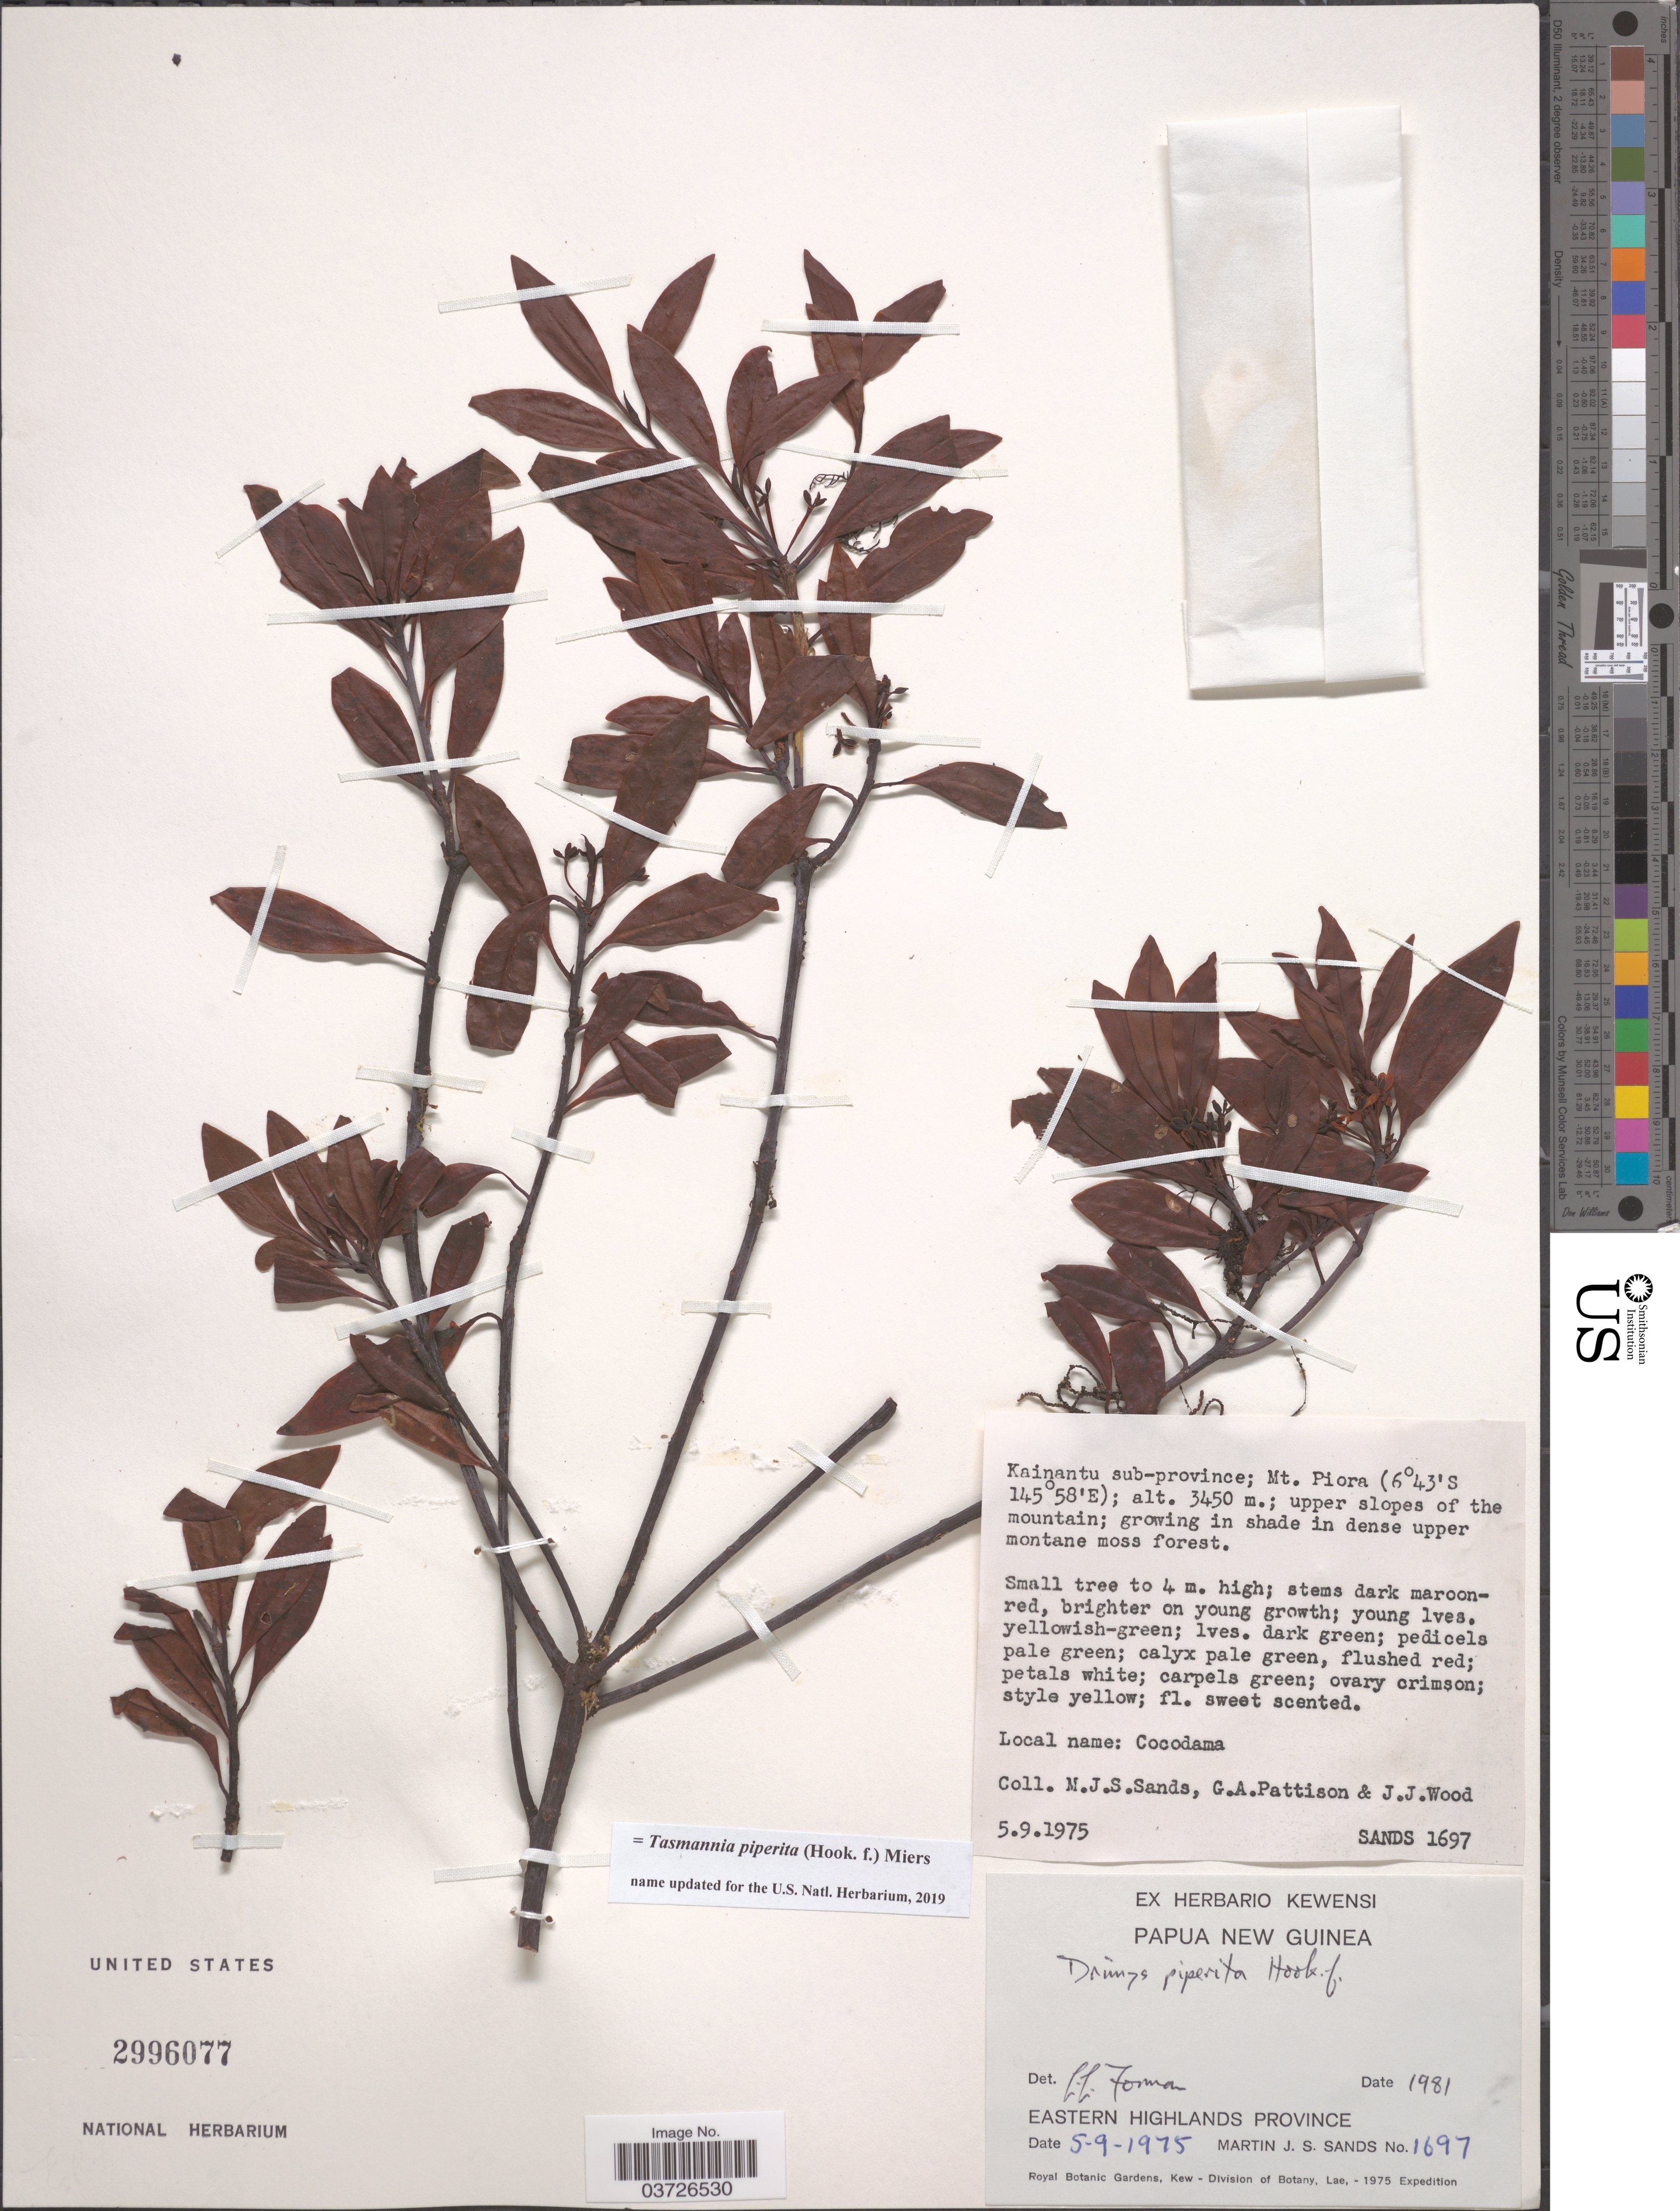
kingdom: Plantae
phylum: Tracheophyta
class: Magnoliopsida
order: Canellales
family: Winteraceae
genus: Tasmannia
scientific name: Tasmannia piperita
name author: (Hook. f.) Miers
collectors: M. Sands, G. Pattison & J. Wood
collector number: SANDS1697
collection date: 1975-09-05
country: Papua New Guinea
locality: Kainantu sub-province; Mt. Piora. Eastern Highlands Province.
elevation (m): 3450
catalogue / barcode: US 2996077